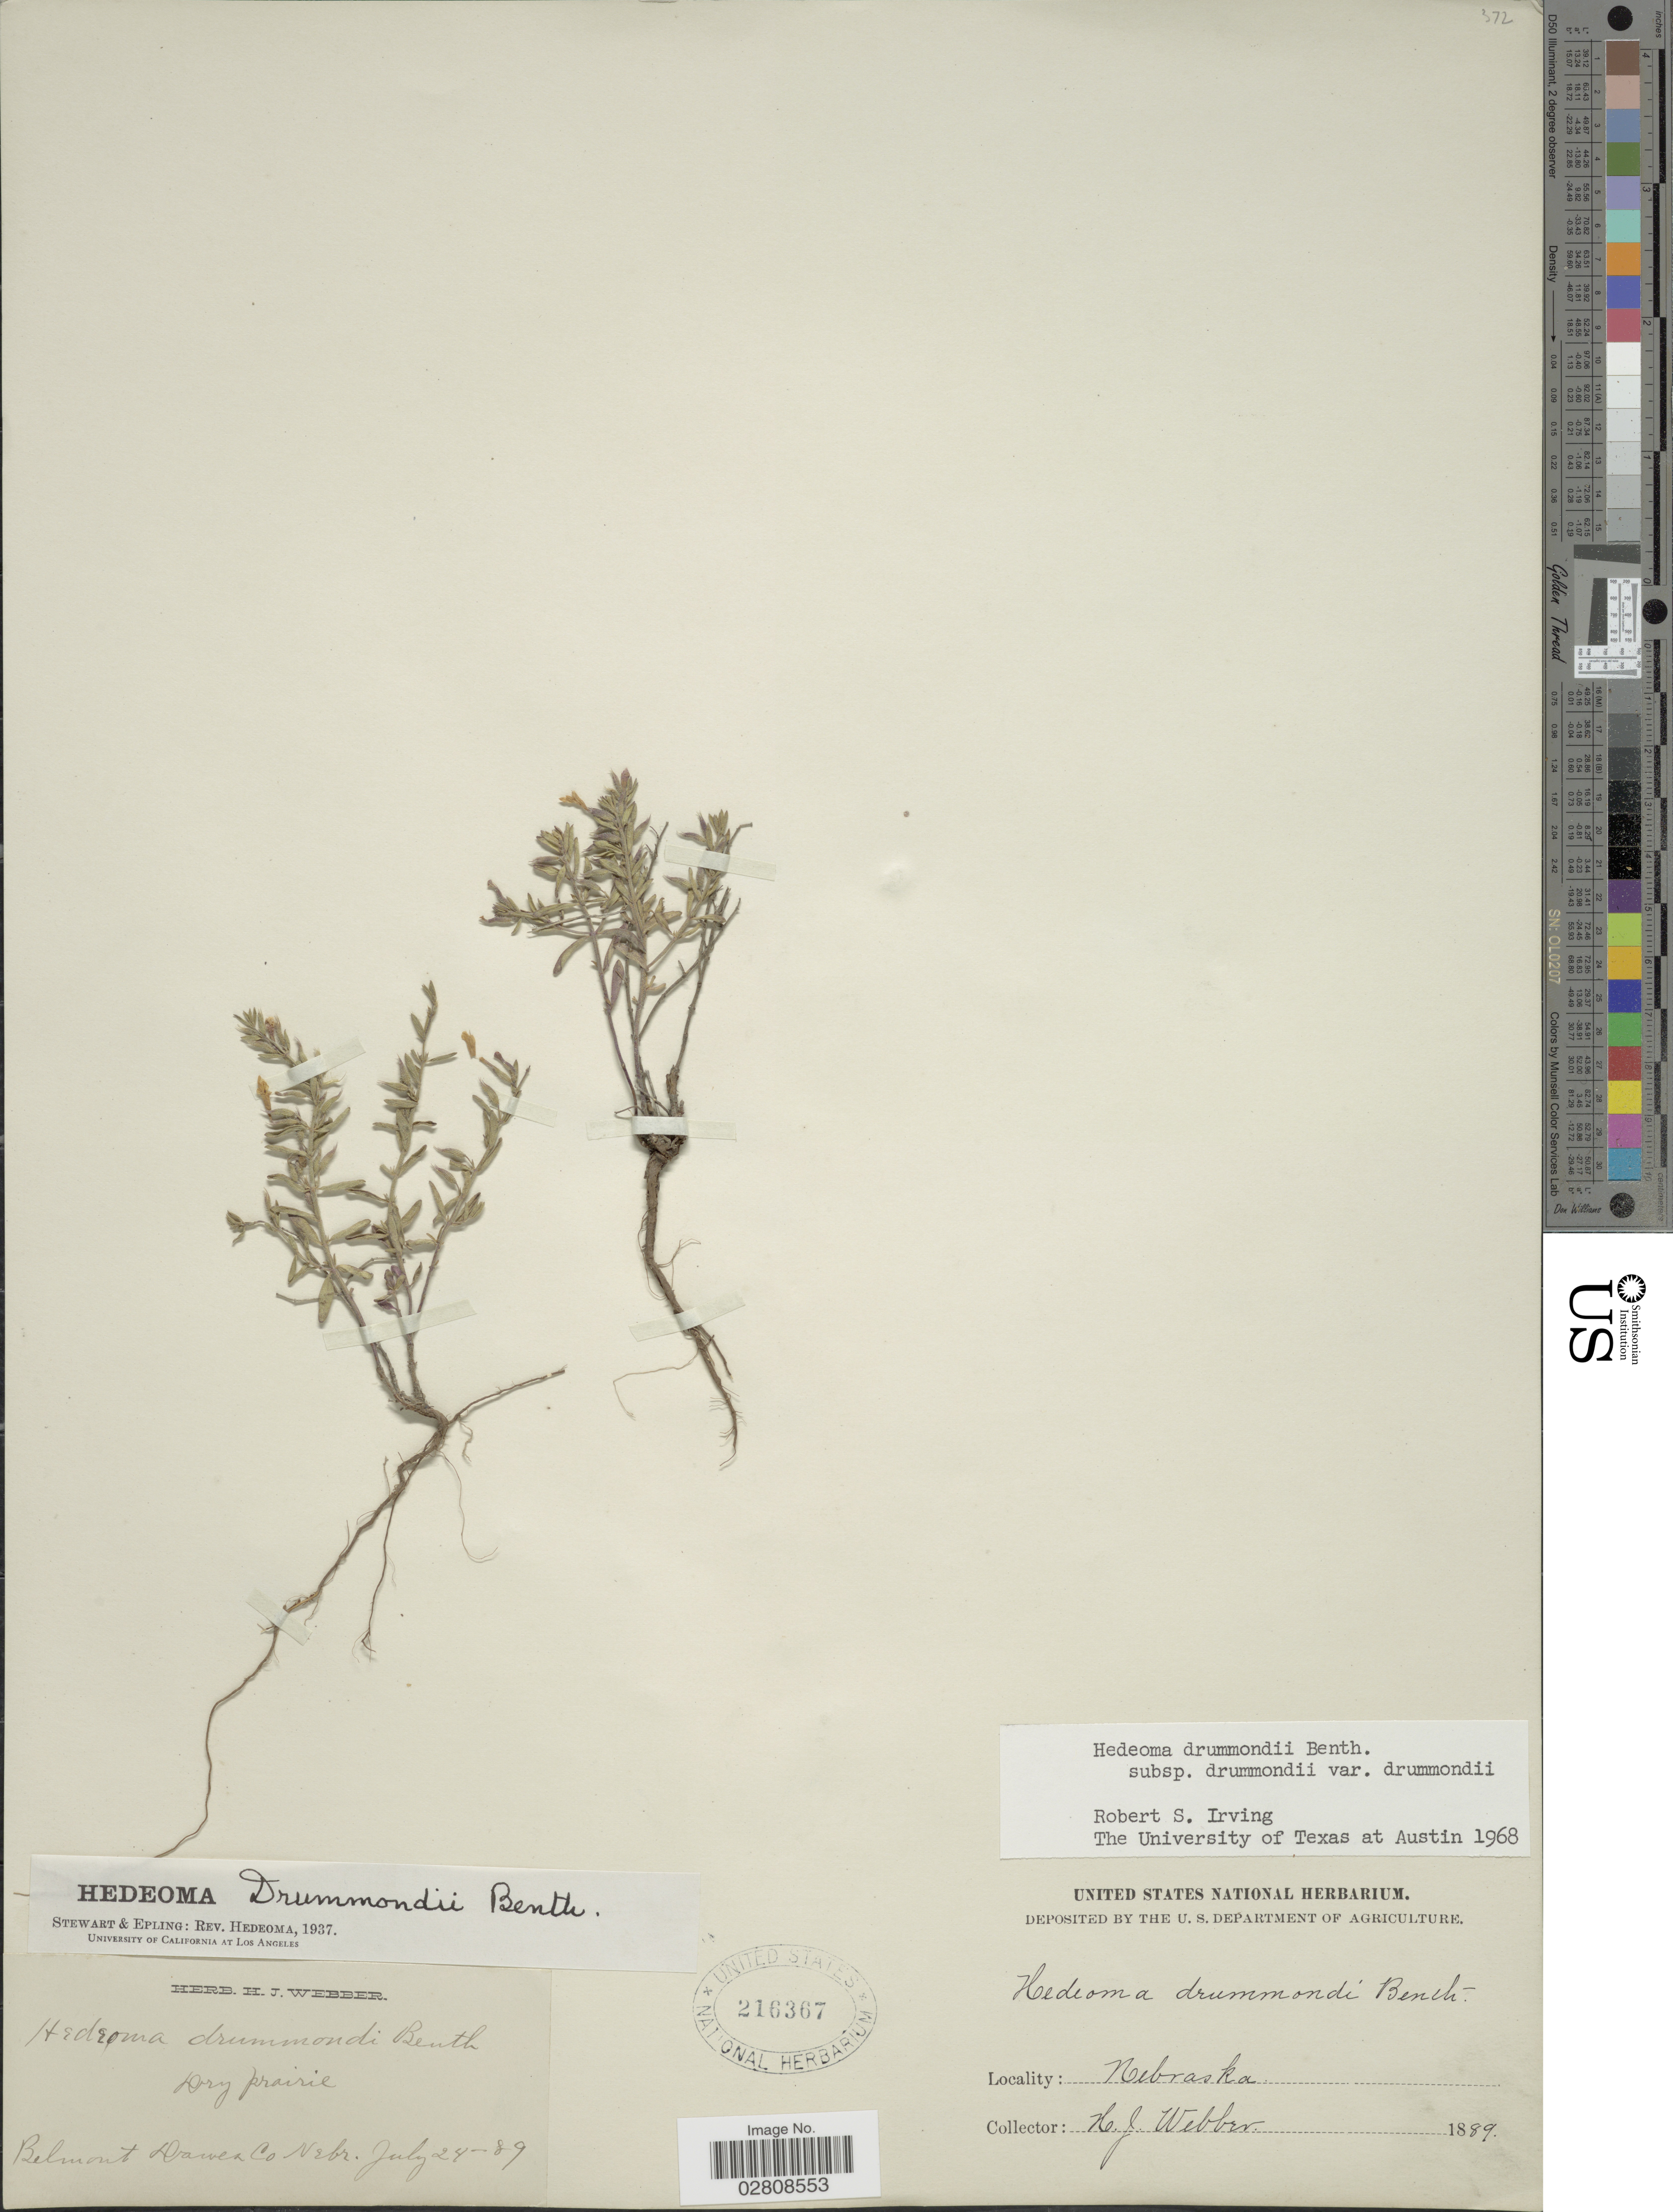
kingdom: Plantae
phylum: Tracheophyta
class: Magnoliopsida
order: Lamiales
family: Lamiaceae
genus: Hedeoma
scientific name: Hedeoma drummondii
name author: Benth.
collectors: H. Webber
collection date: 1889-07-24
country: United States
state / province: Nebraska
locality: Belmont Dawes Co.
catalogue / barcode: US 216367